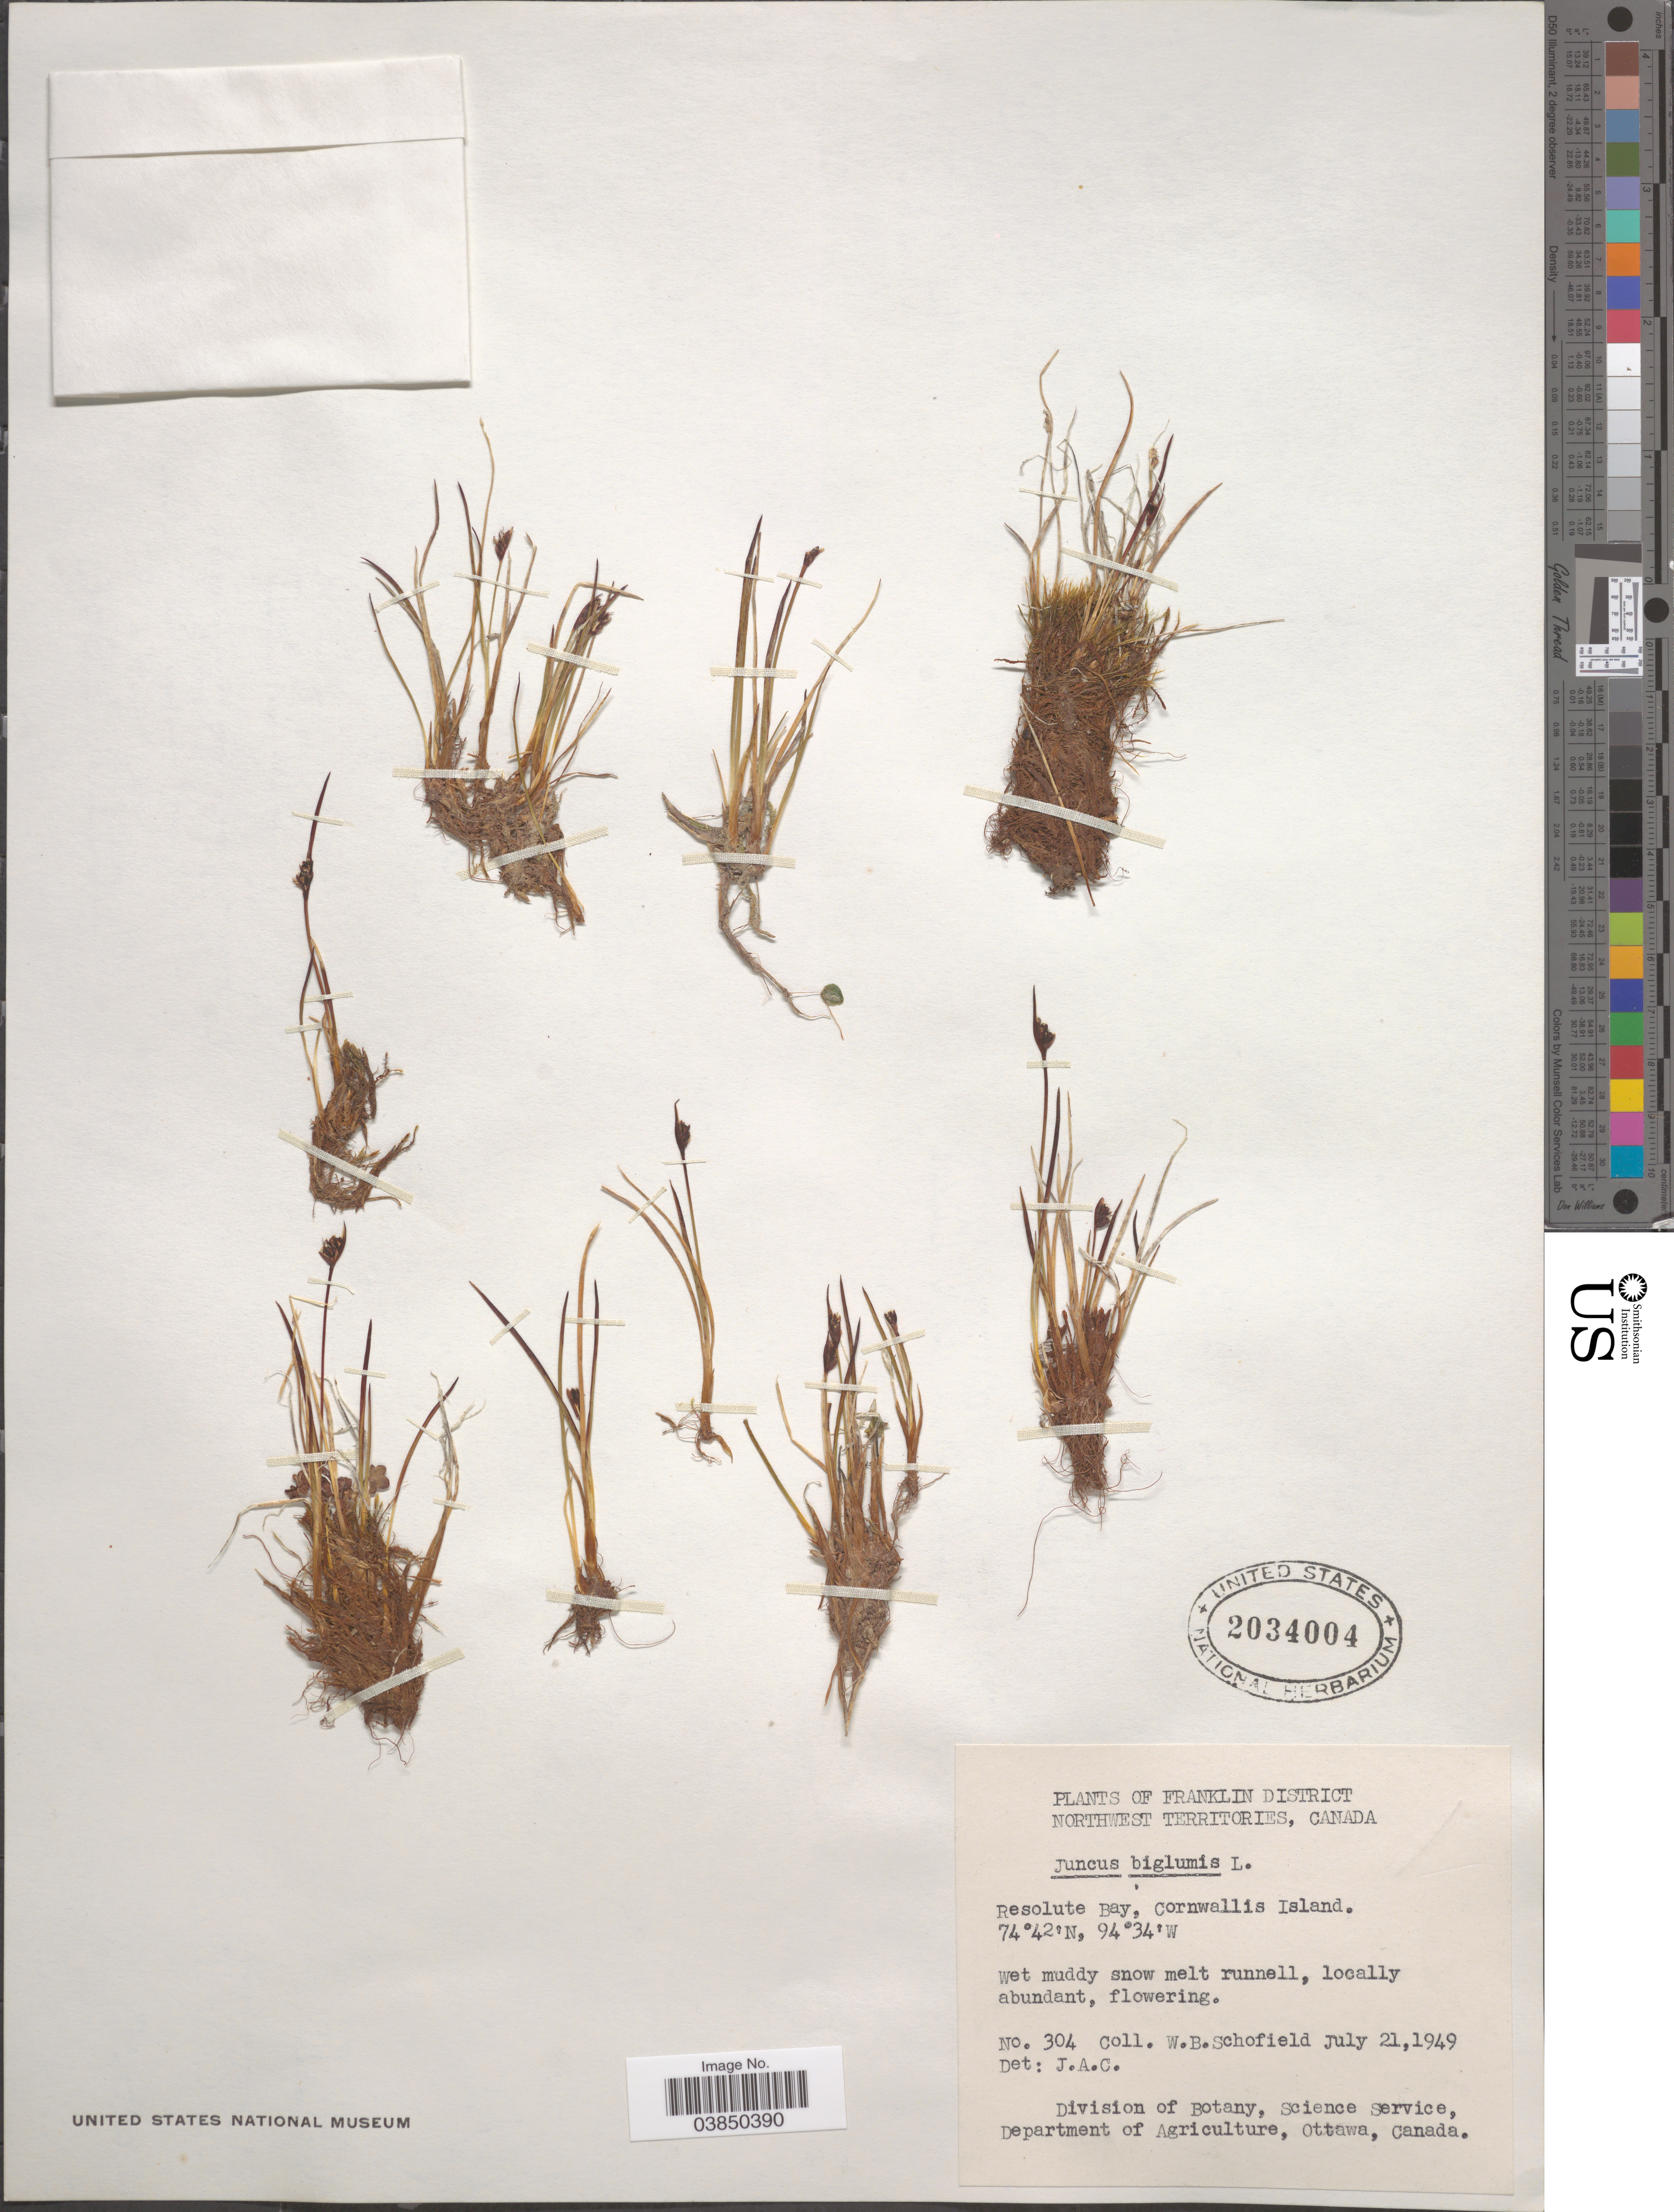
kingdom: Plantae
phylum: Tracheophyta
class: Liliopsida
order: Poales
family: Juncaceae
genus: Juncus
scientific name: Juncus biglumis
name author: L.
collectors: W. Schofield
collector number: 304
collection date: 1949-07-21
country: Canada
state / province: Northwest Territories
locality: Franklin District. Resolute Bay, Cornwallis Island.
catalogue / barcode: US 2034004